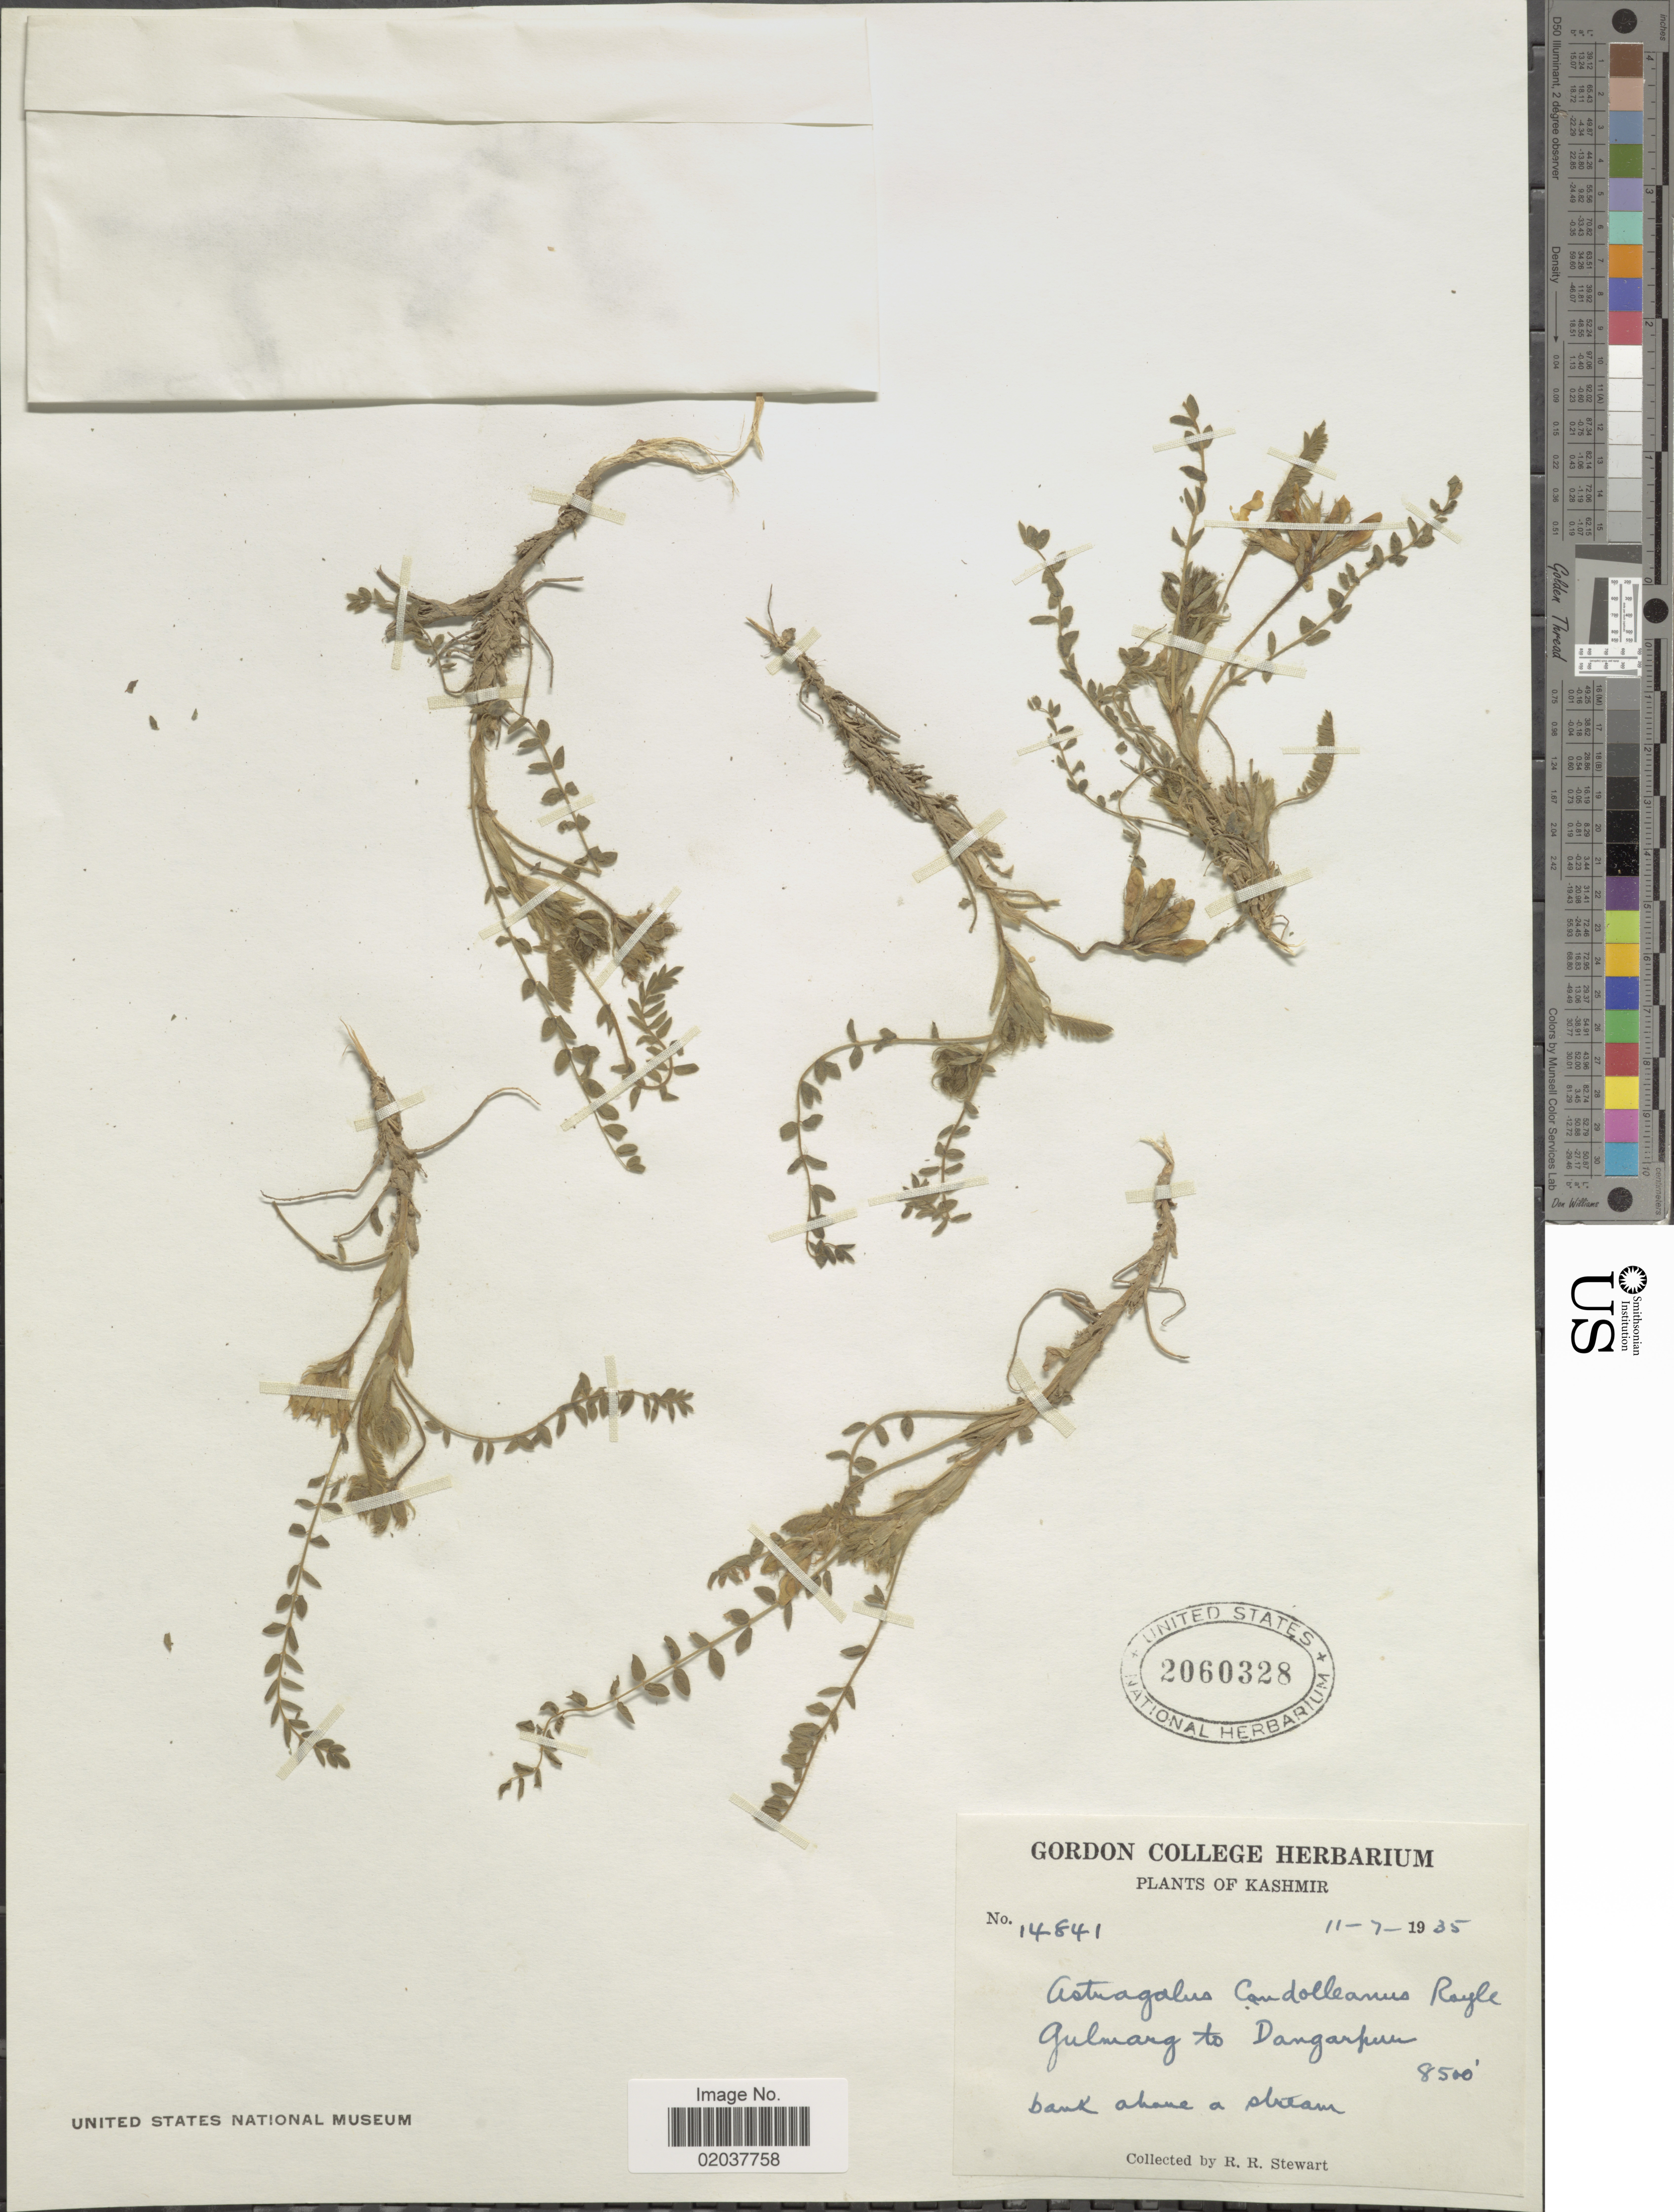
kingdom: Plantae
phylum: Tracheophyta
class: Magnoliopsida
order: Fabales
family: Fabaceae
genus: Astragalus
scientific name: Astragalus candolleanus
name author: Royle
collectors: R. R. Stewart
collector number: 14841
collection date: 1935-07-11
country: India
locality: Kashmir, Gulmarg to Dangarpur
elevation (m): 2591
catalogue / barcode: US 2060328